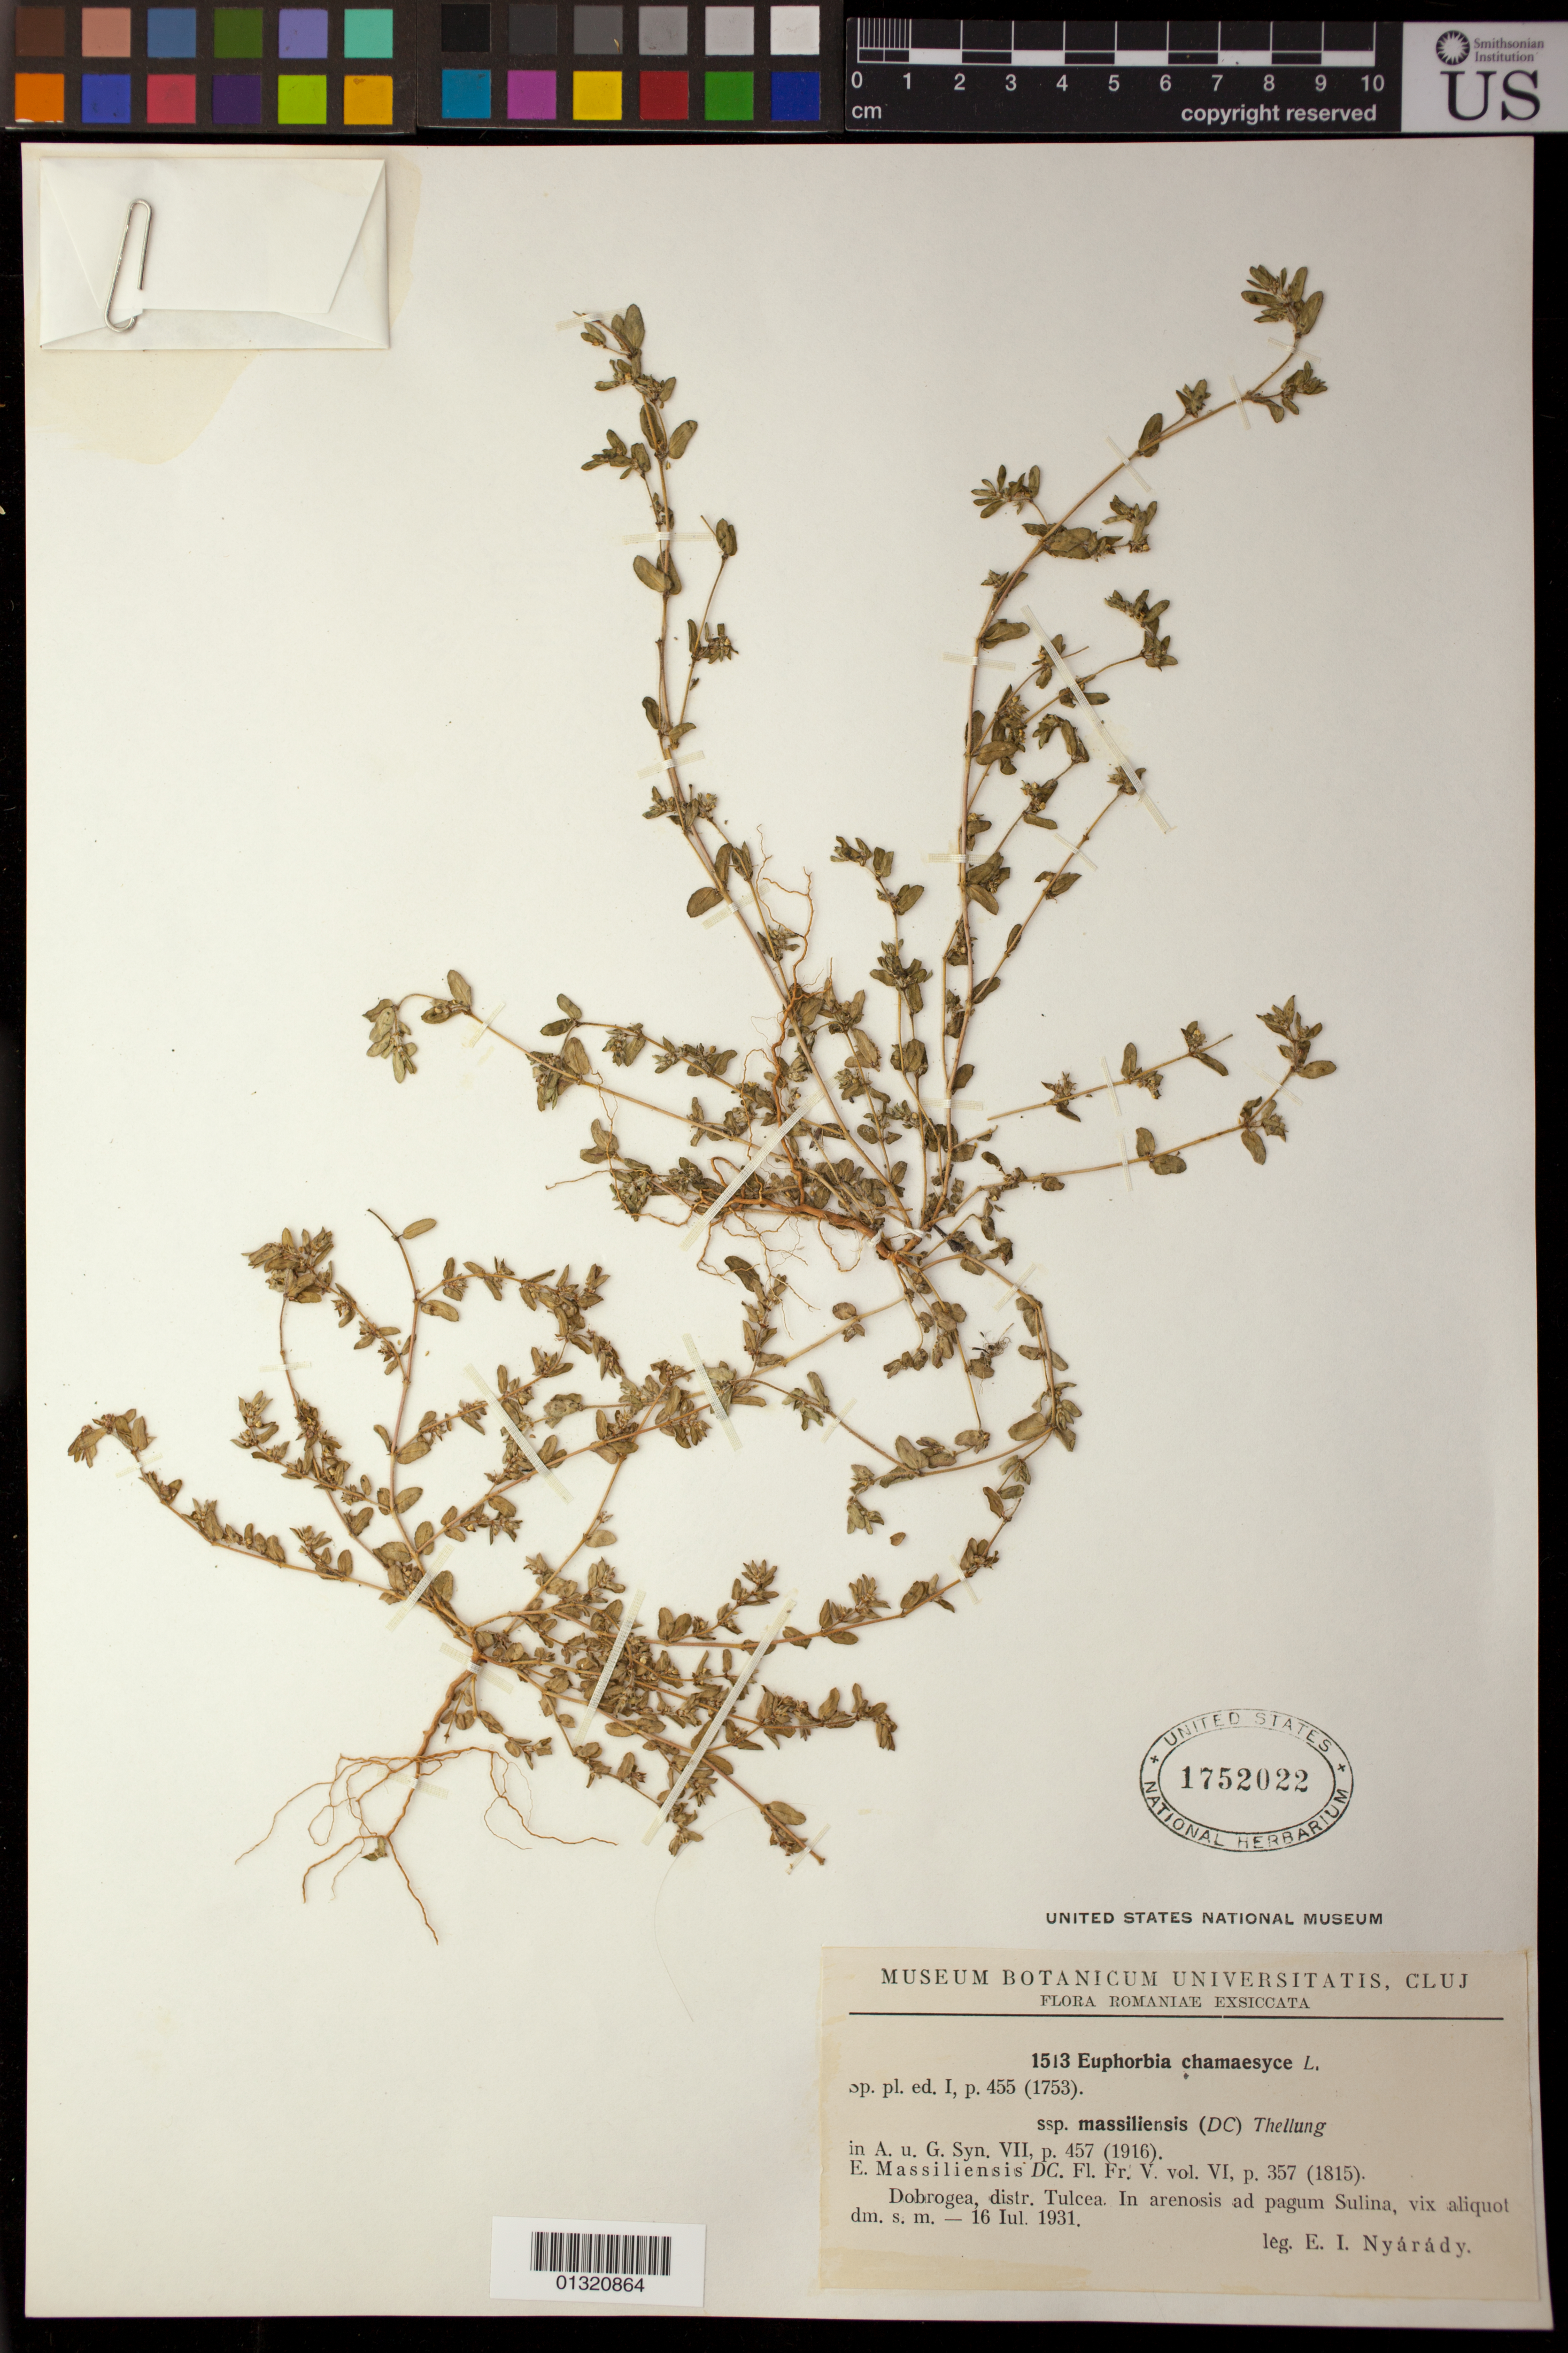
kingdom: Plantae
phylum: Tracheophyta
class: Magnoliopsida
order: Malpighiales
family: Euphorbiaceae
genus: Euphorbia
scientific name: Euphorbia humifusa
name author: Willd. ex Schlecht.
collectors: E. Nyarady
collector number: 1513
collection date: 1931-07-16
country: Romania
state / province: Tulcea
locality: Sulina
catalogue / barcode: US 1752022